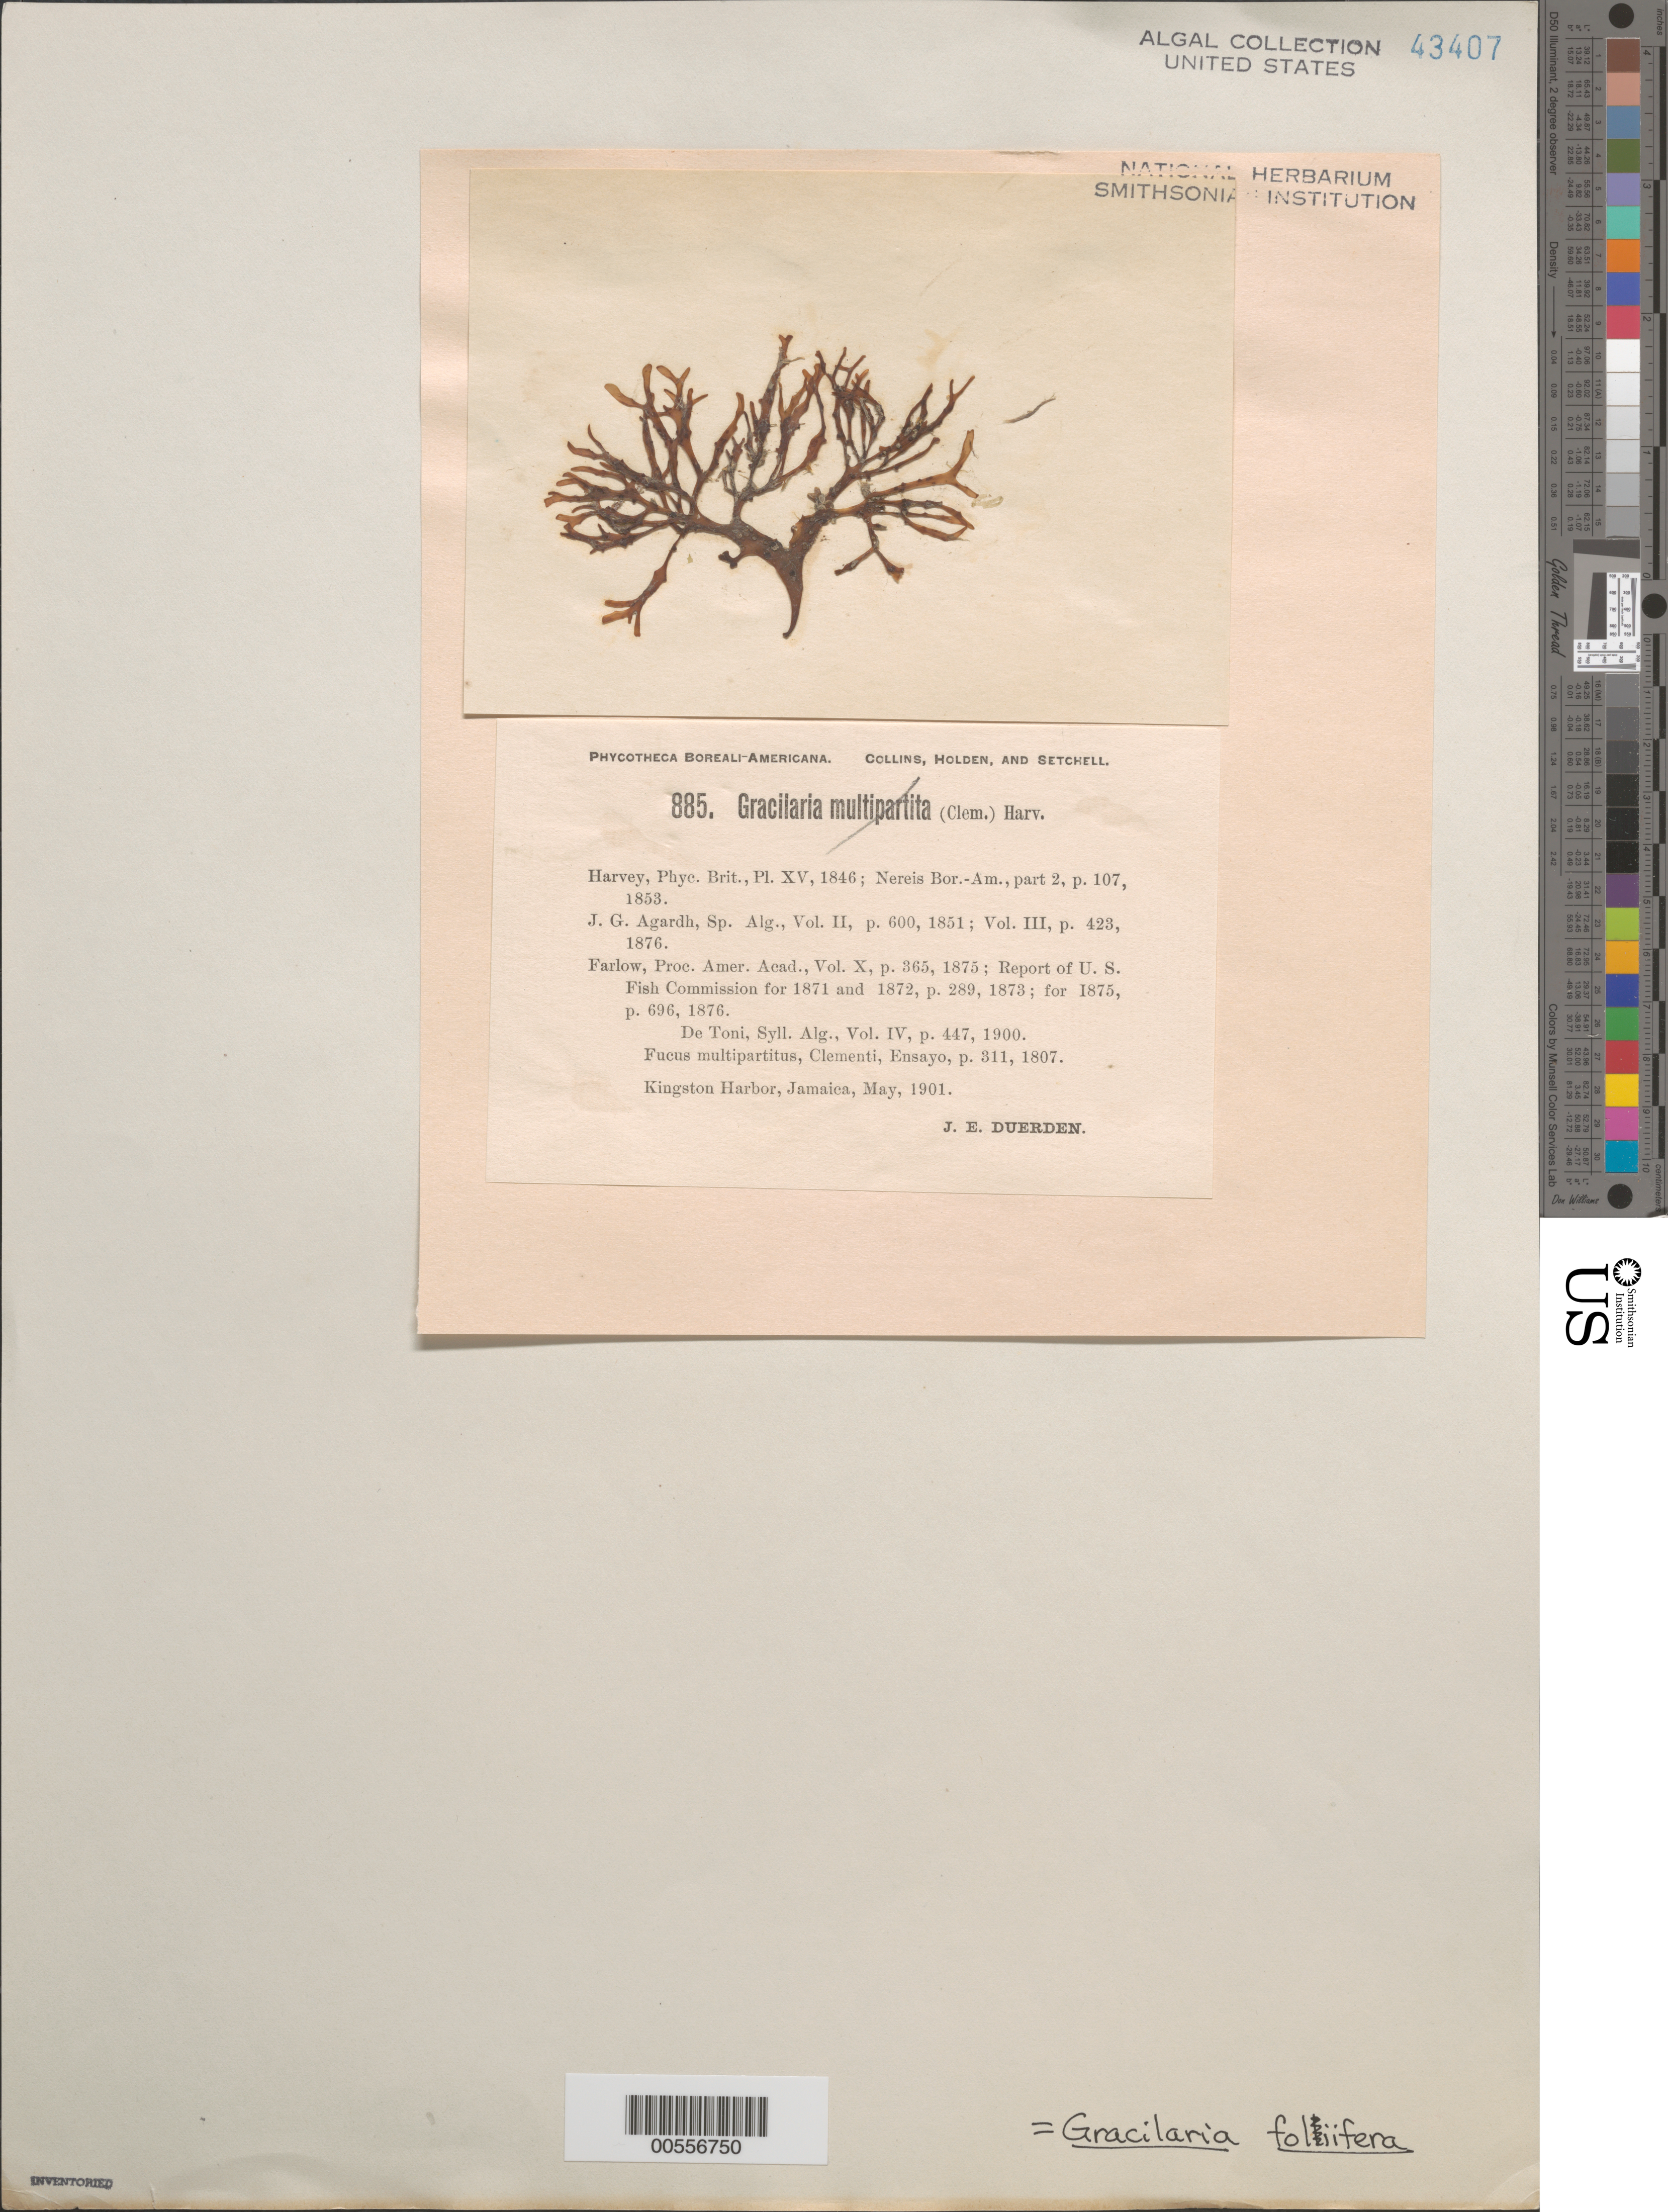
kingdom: Plantae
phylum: Rhodophyta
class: Florideophyceae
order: Gracilariales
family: Gracilariaceae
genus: Gracilaria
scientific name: Gracilaria foliifera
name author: (Forssk.) Børgesen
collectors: J. Duerden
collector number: PB-A 885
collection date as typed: May 1901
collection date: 1901-05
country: Jamaica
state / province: Kingston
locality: Kingston harbor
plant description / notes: Collins, Holden & Setchell, Phycotheca Boreali-Americana, as Gracilaria multipartita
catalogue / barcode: US 43407